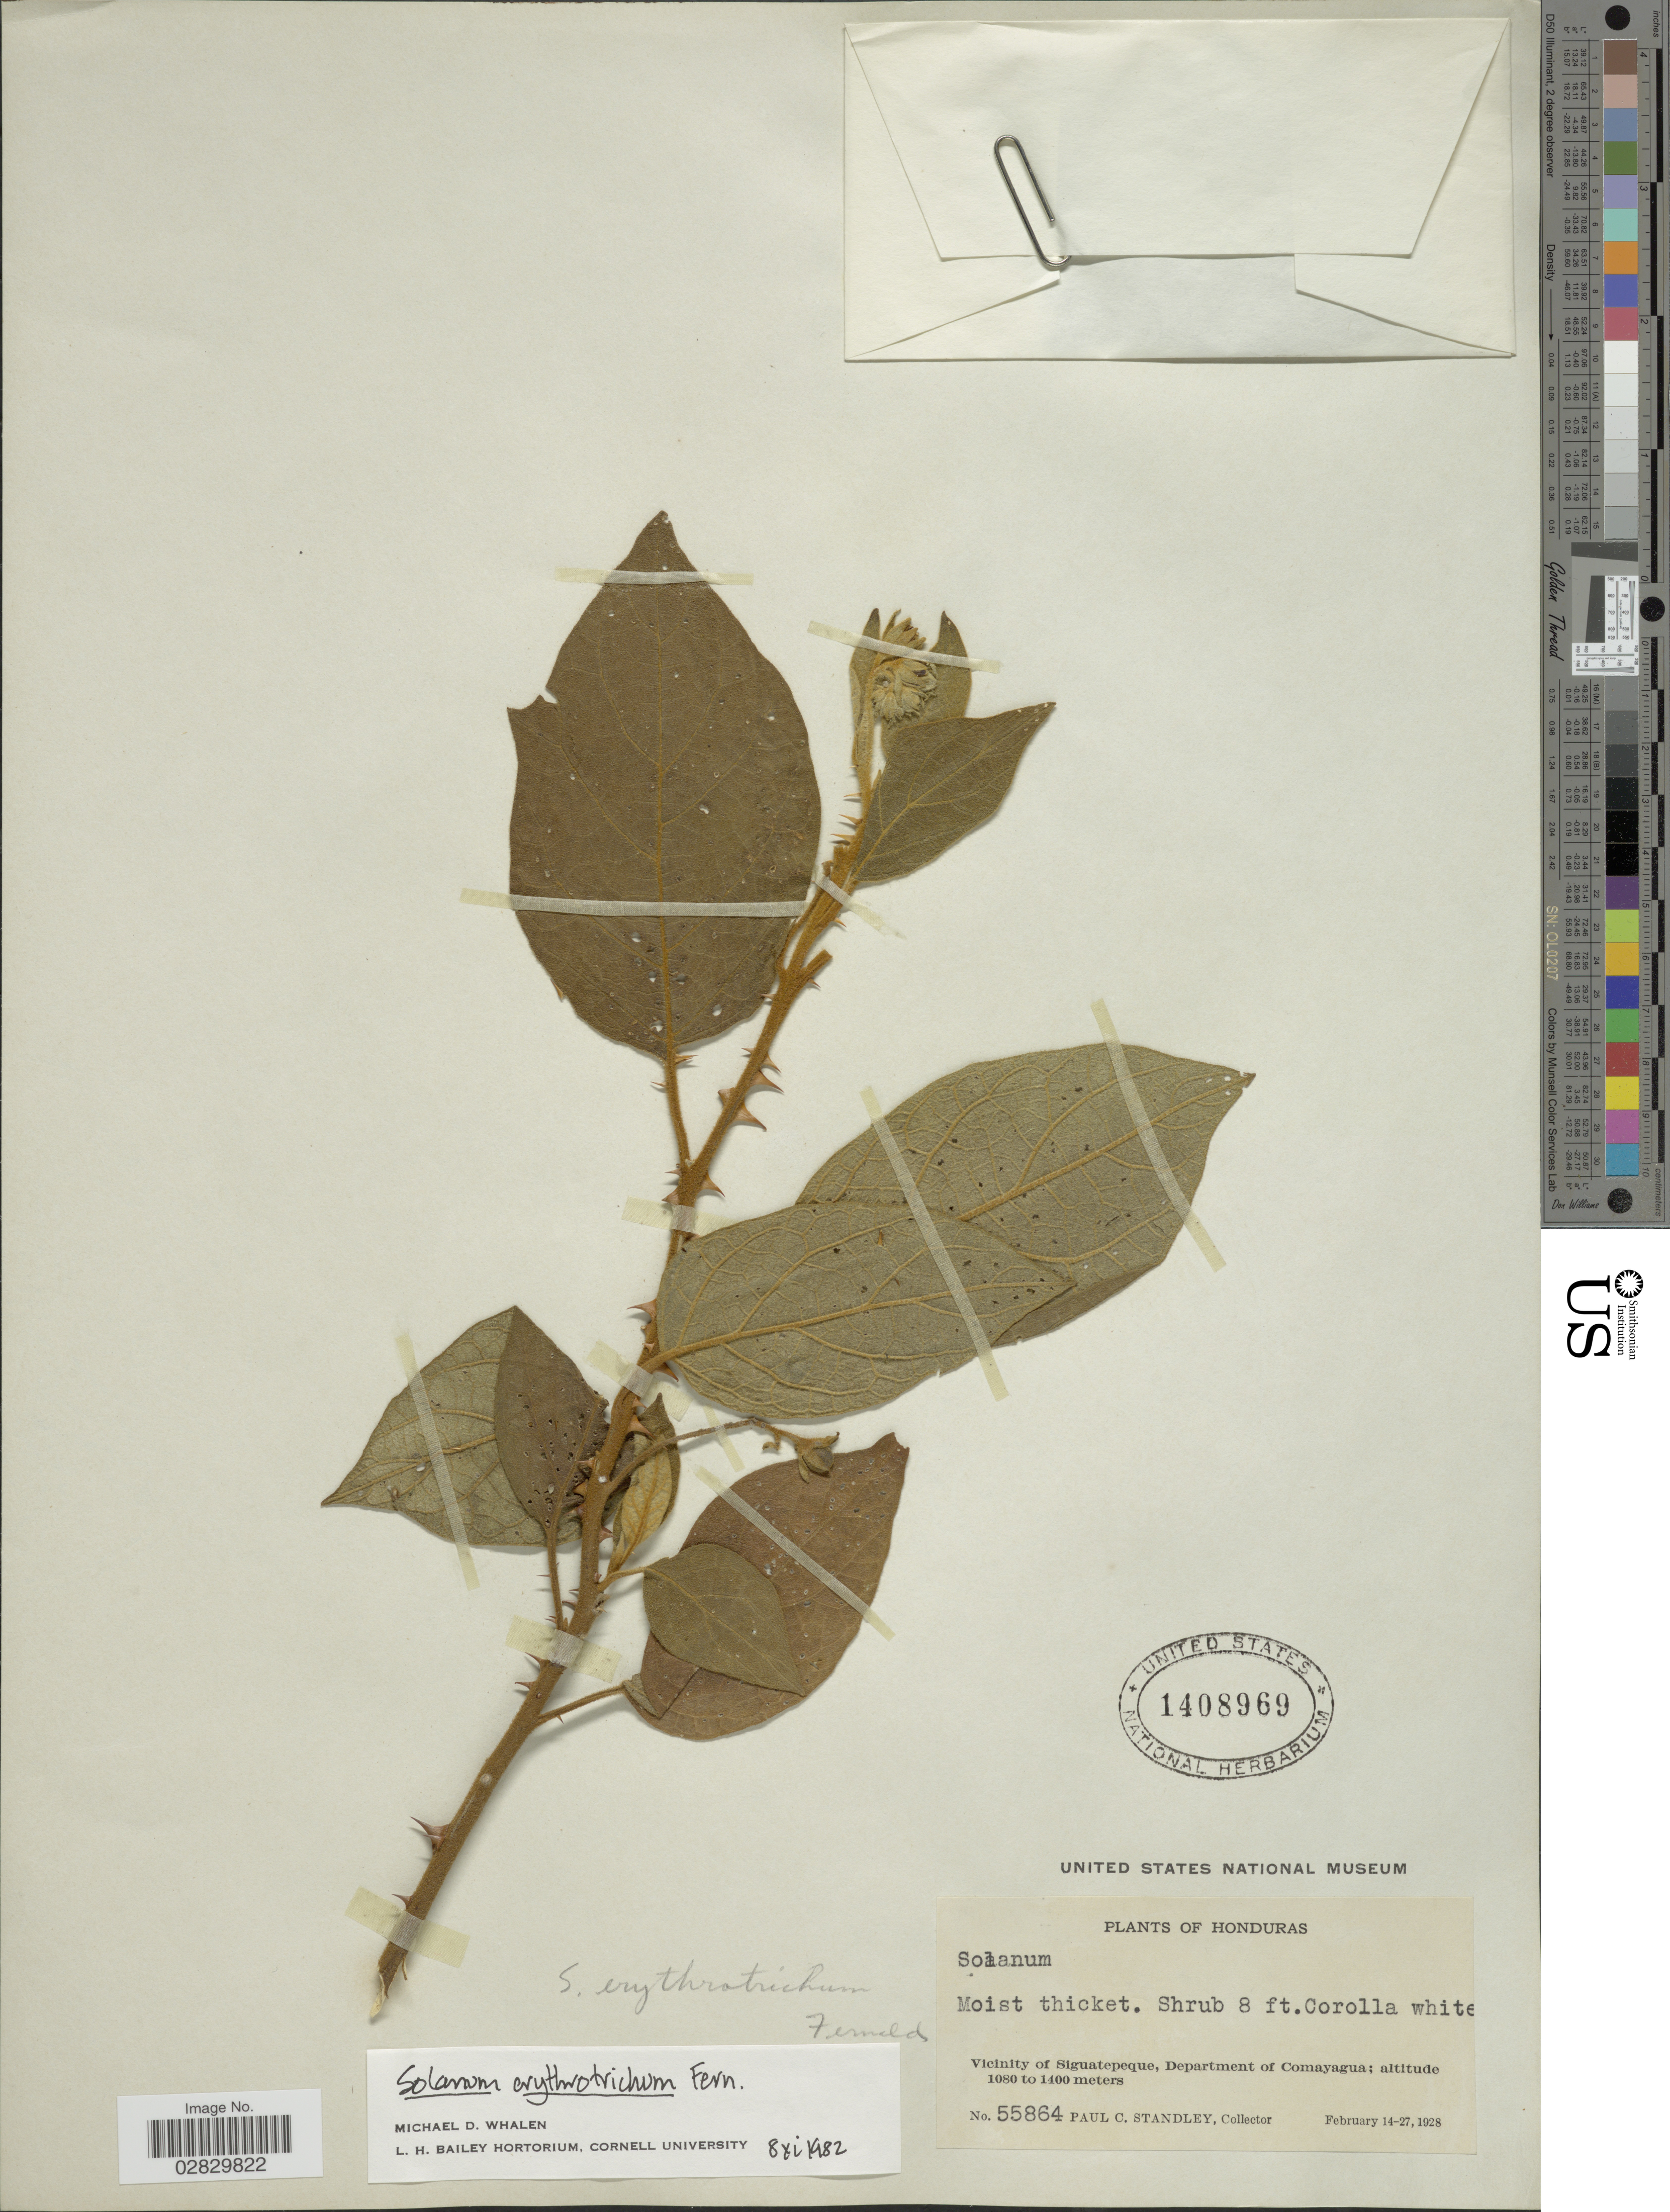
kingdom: Plantae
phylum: Tracheophyta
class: Magnoliopsida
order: Solanales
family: Solanaceae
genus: Solanum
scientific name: Solanum erythrotrichum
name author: Fernald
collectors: P. C. Standley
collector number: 55864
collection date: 1928-02-14/1928-02-27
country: Honduras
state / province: Comayagua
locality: Vicinity of Siguatepeque, Department of Comayagua.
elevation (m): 1080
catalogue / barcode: US 1408969